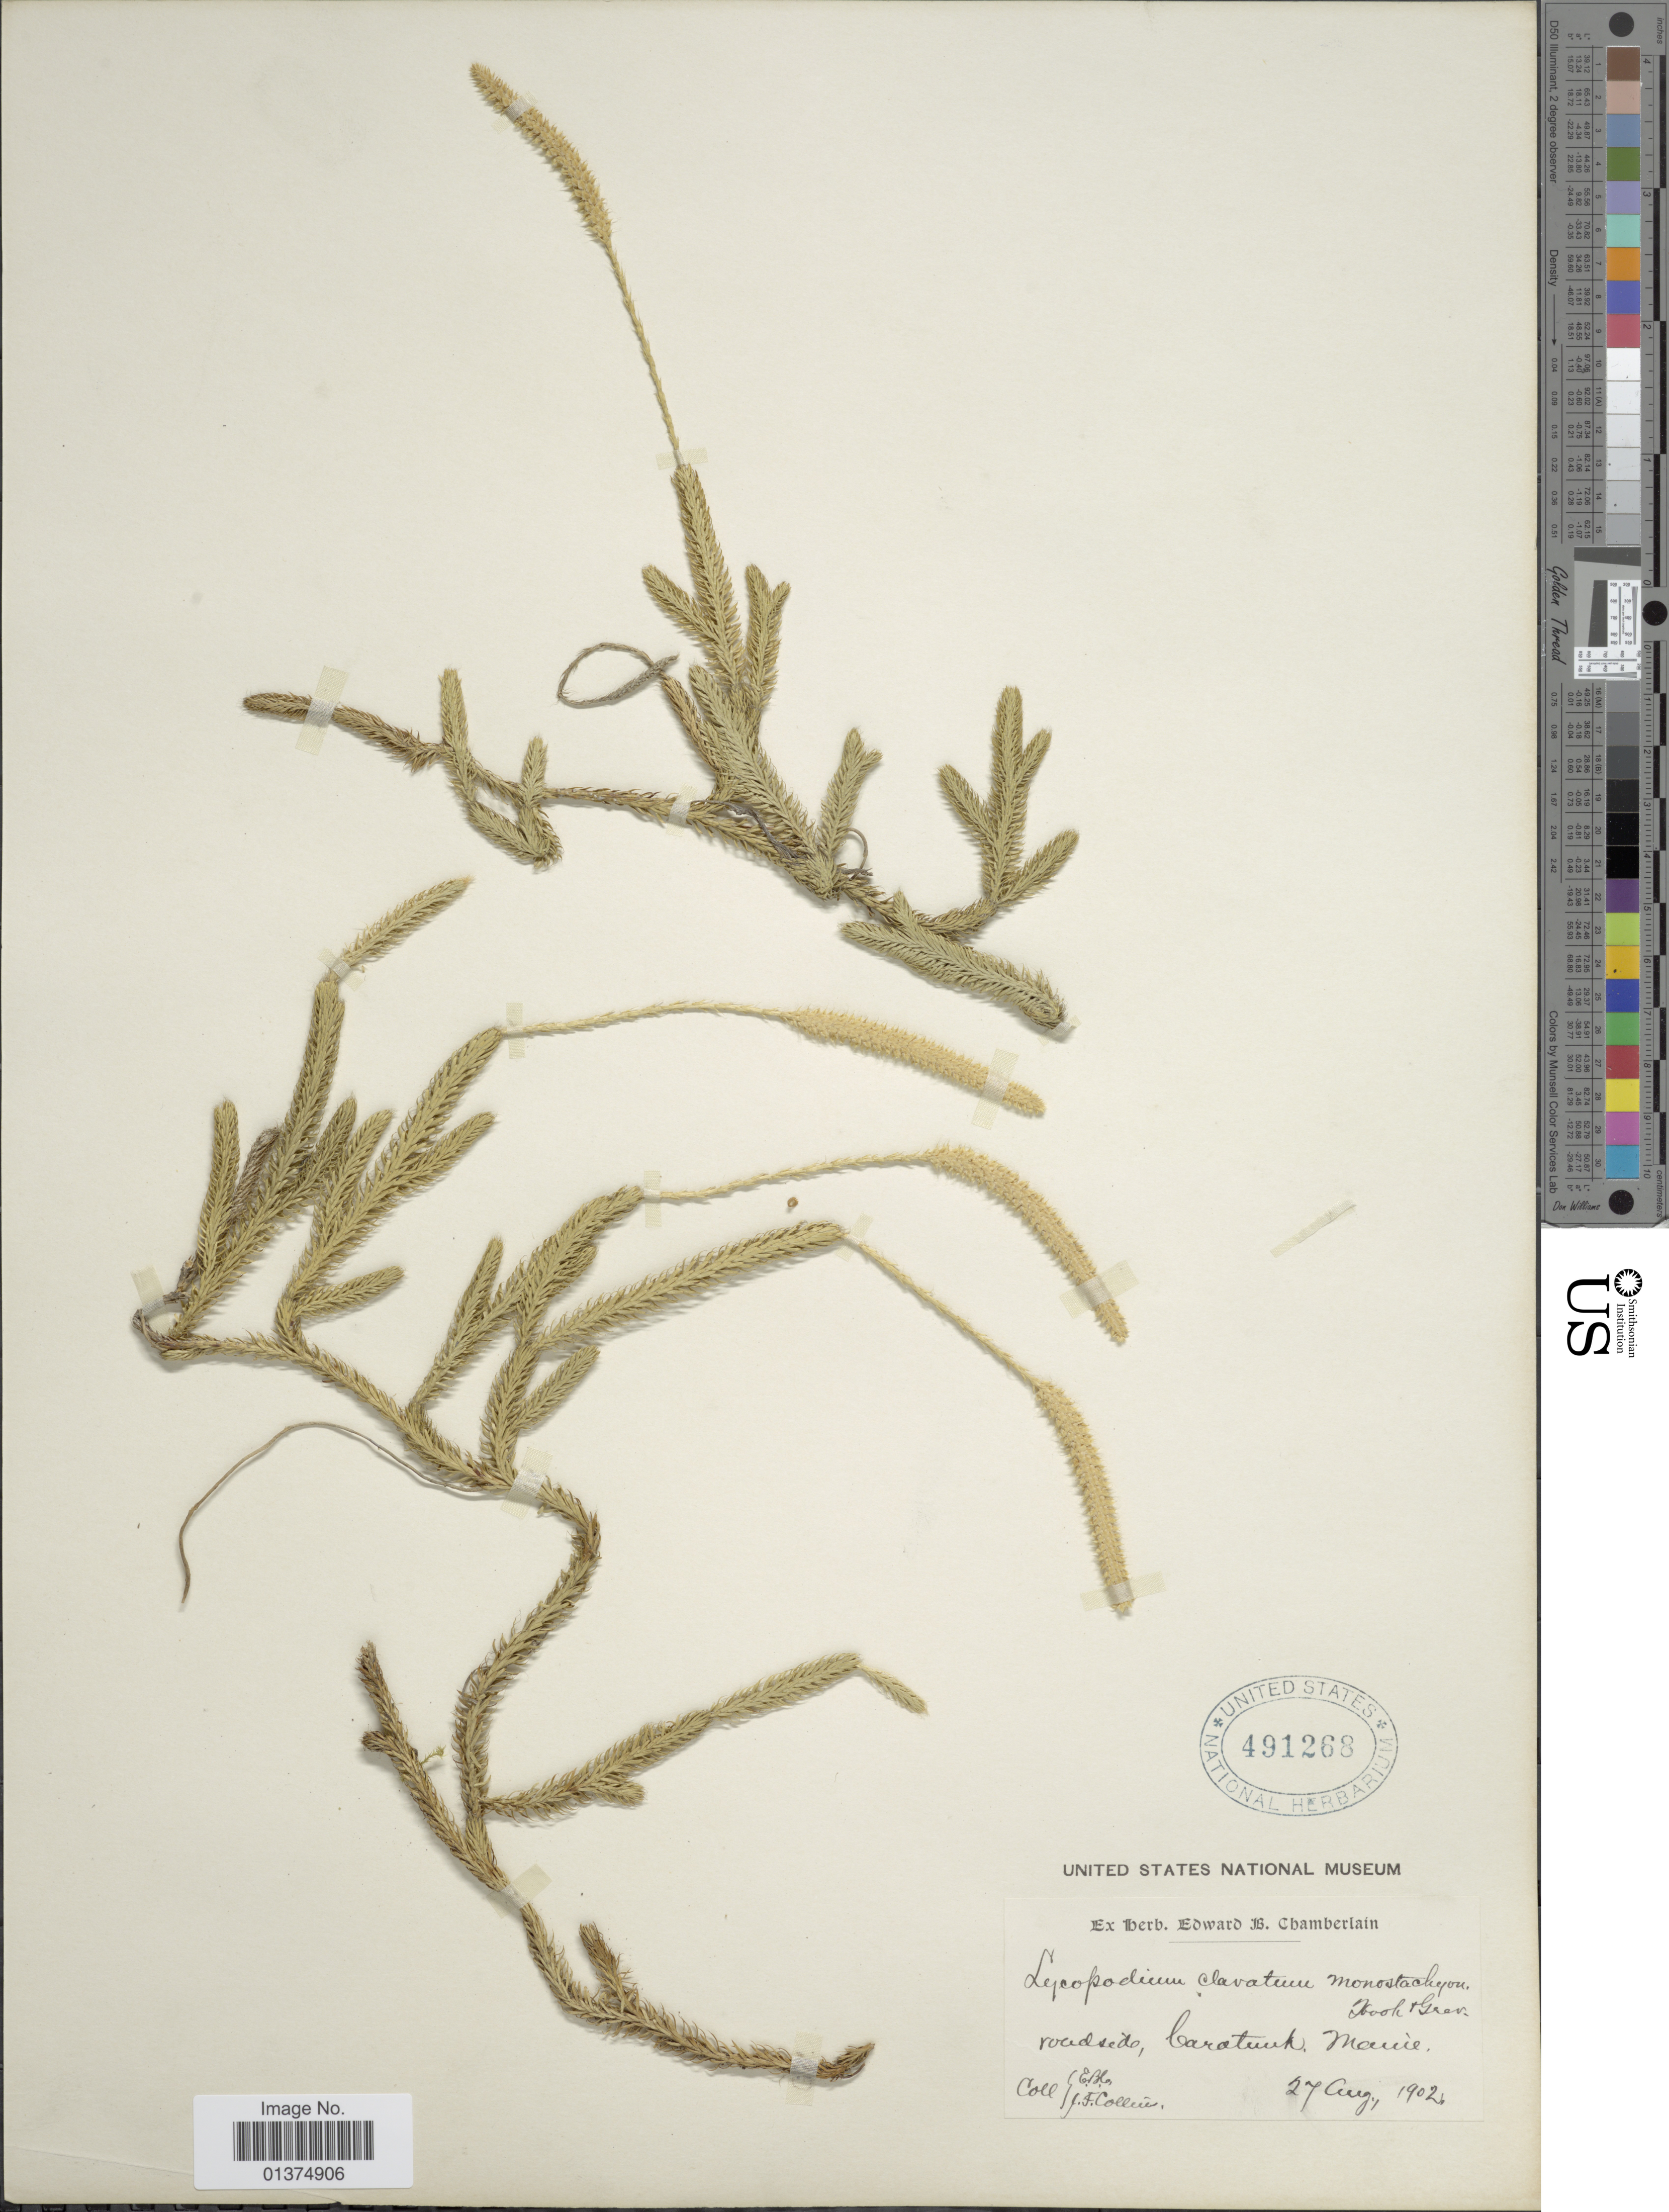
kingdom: Plantae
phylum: Tracheophyta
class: Lycopodiopsida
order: Lycopodiales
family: Lycopodiaceae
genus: Lycopodium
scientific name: Lycopodium lagopus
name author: Zinserl. ex Kuzen.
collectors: E. Bl & G. Collins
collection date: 1902-08-27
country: United States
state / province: Maine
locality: Roadside, Caratunk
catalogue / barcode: US 491268